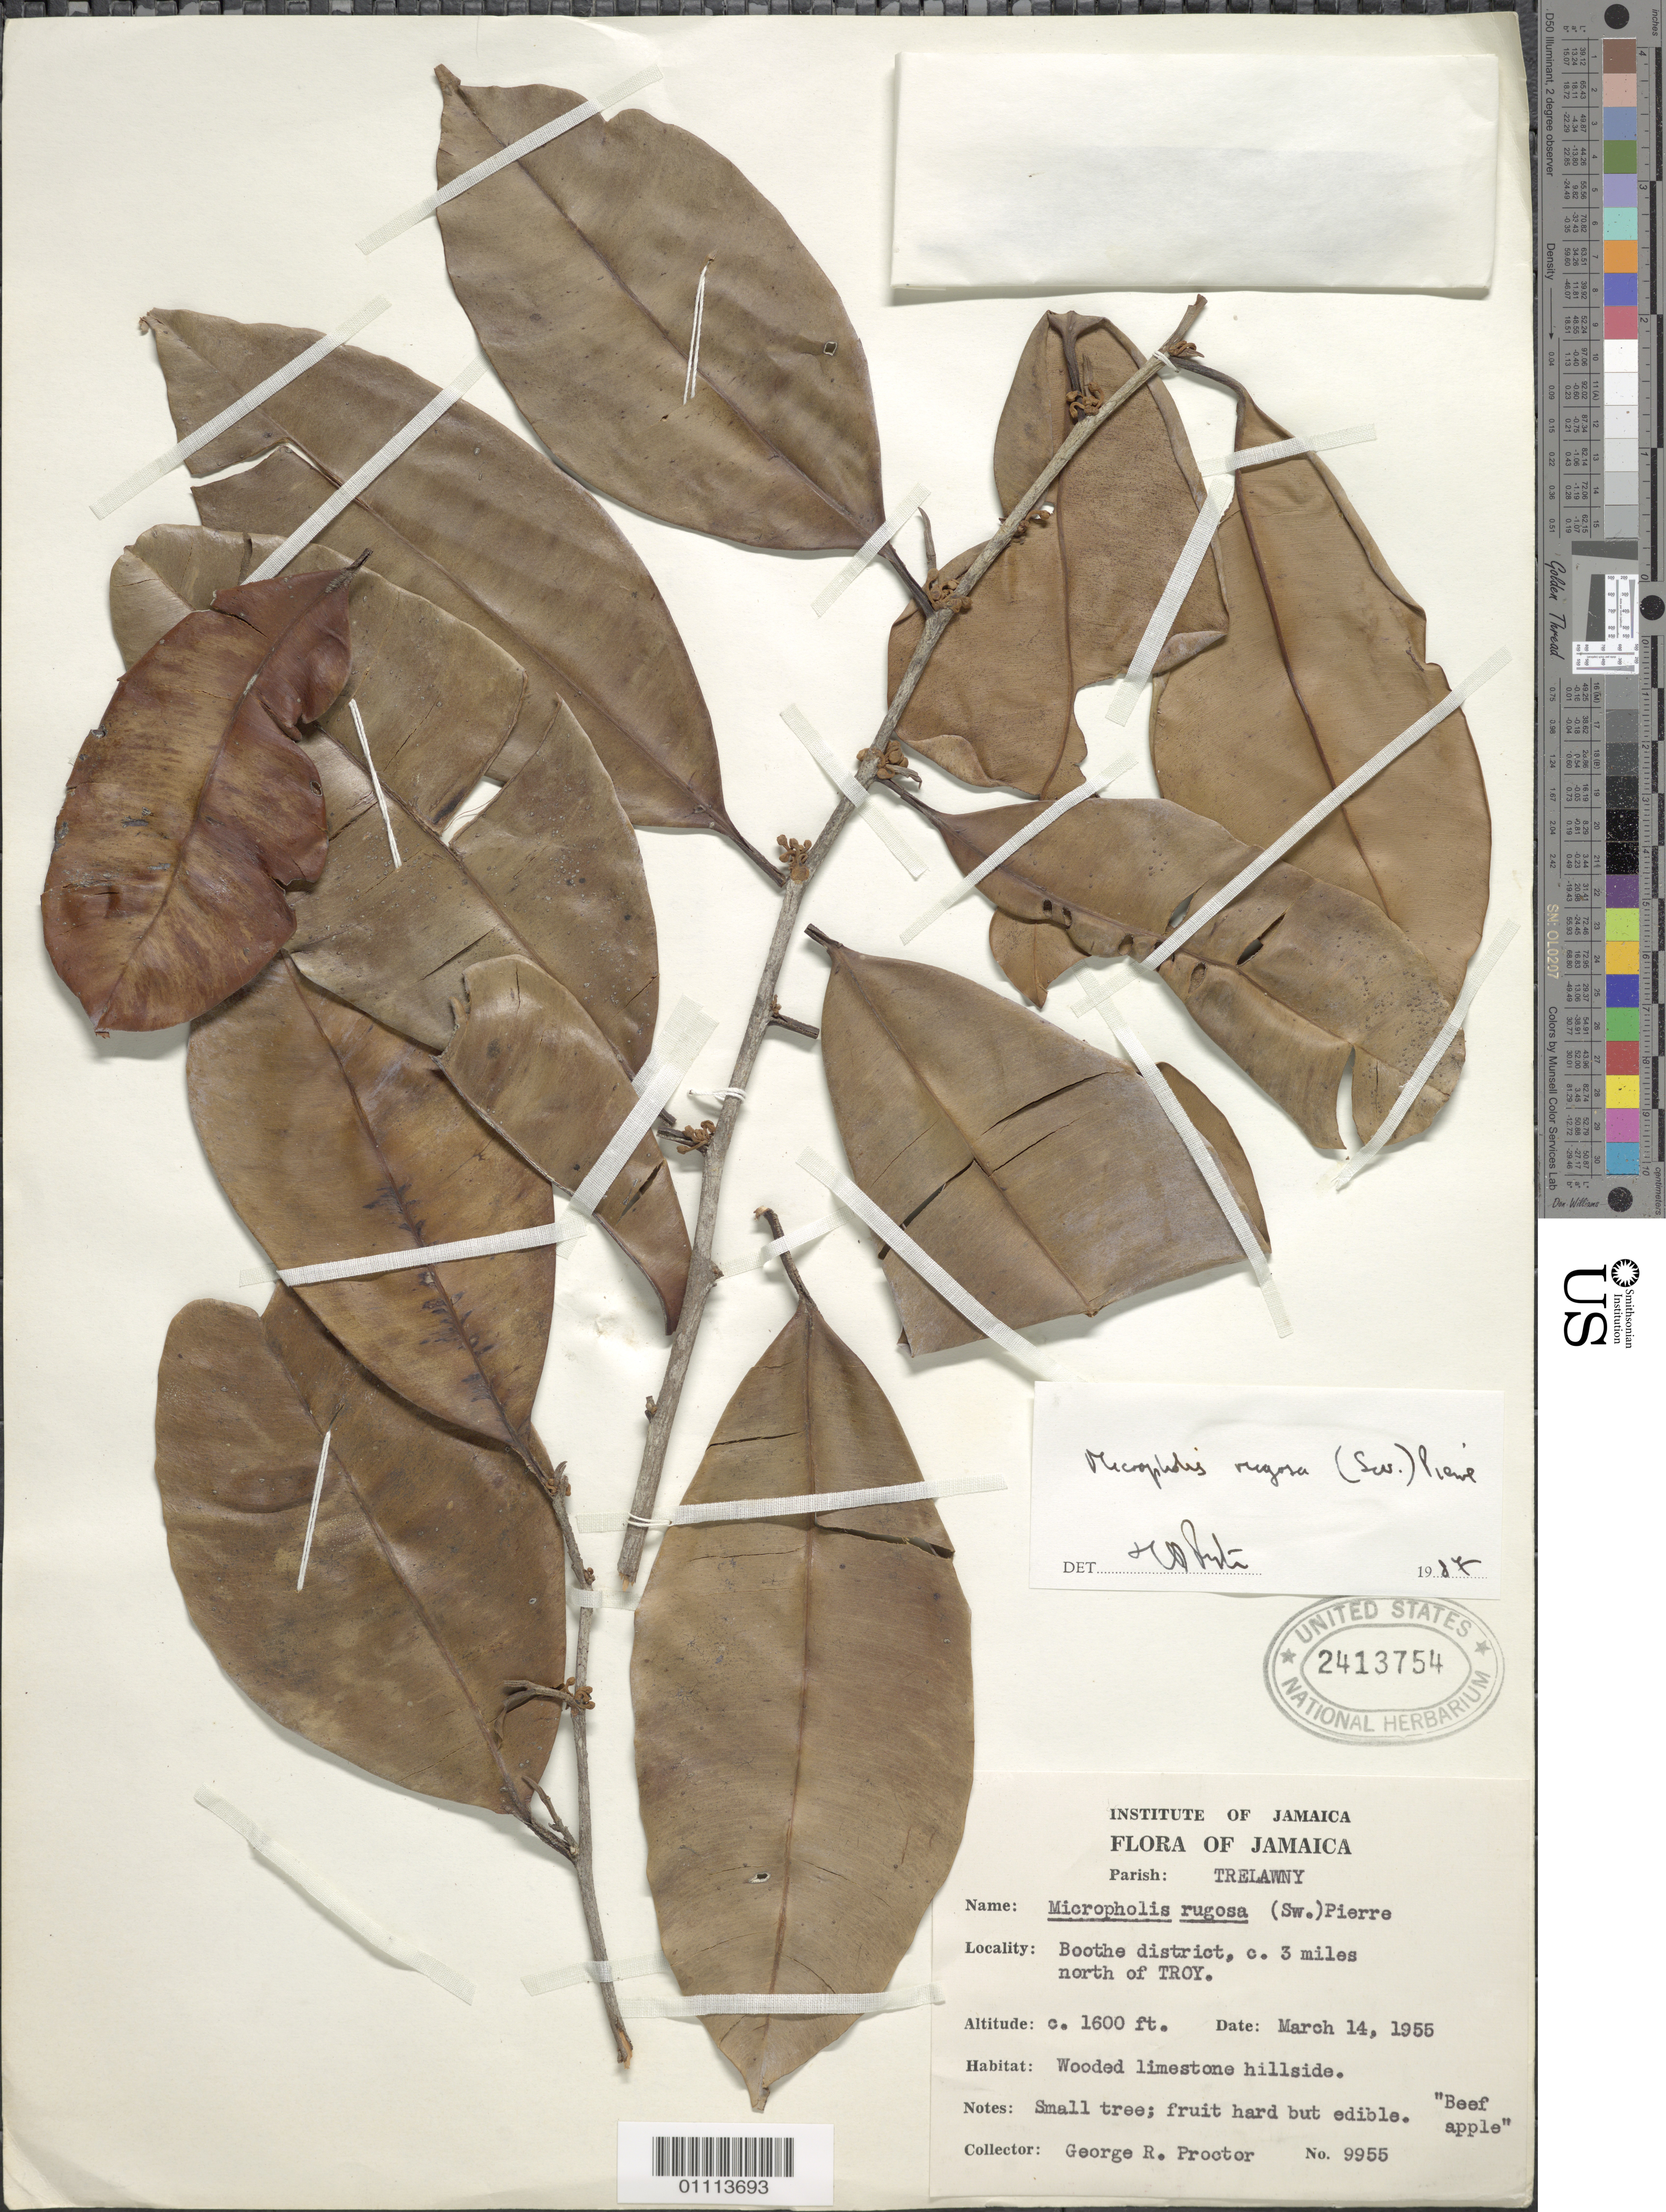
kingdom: Plantae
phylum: Tracheophyta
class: Magnoliopsida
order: Ericales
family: Sapotaceae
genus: Micropholis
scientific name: Micropholis rugosa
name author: (Sw.) Pierre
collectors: G. R. Proctor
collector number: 9955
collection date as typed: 14 Mar 1955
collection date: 1955-03-14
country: Jamaica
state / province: Trelawny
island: Jamaica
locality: Boothe district, 3 miles N of Troy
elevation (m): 488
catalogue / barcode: US 2413754